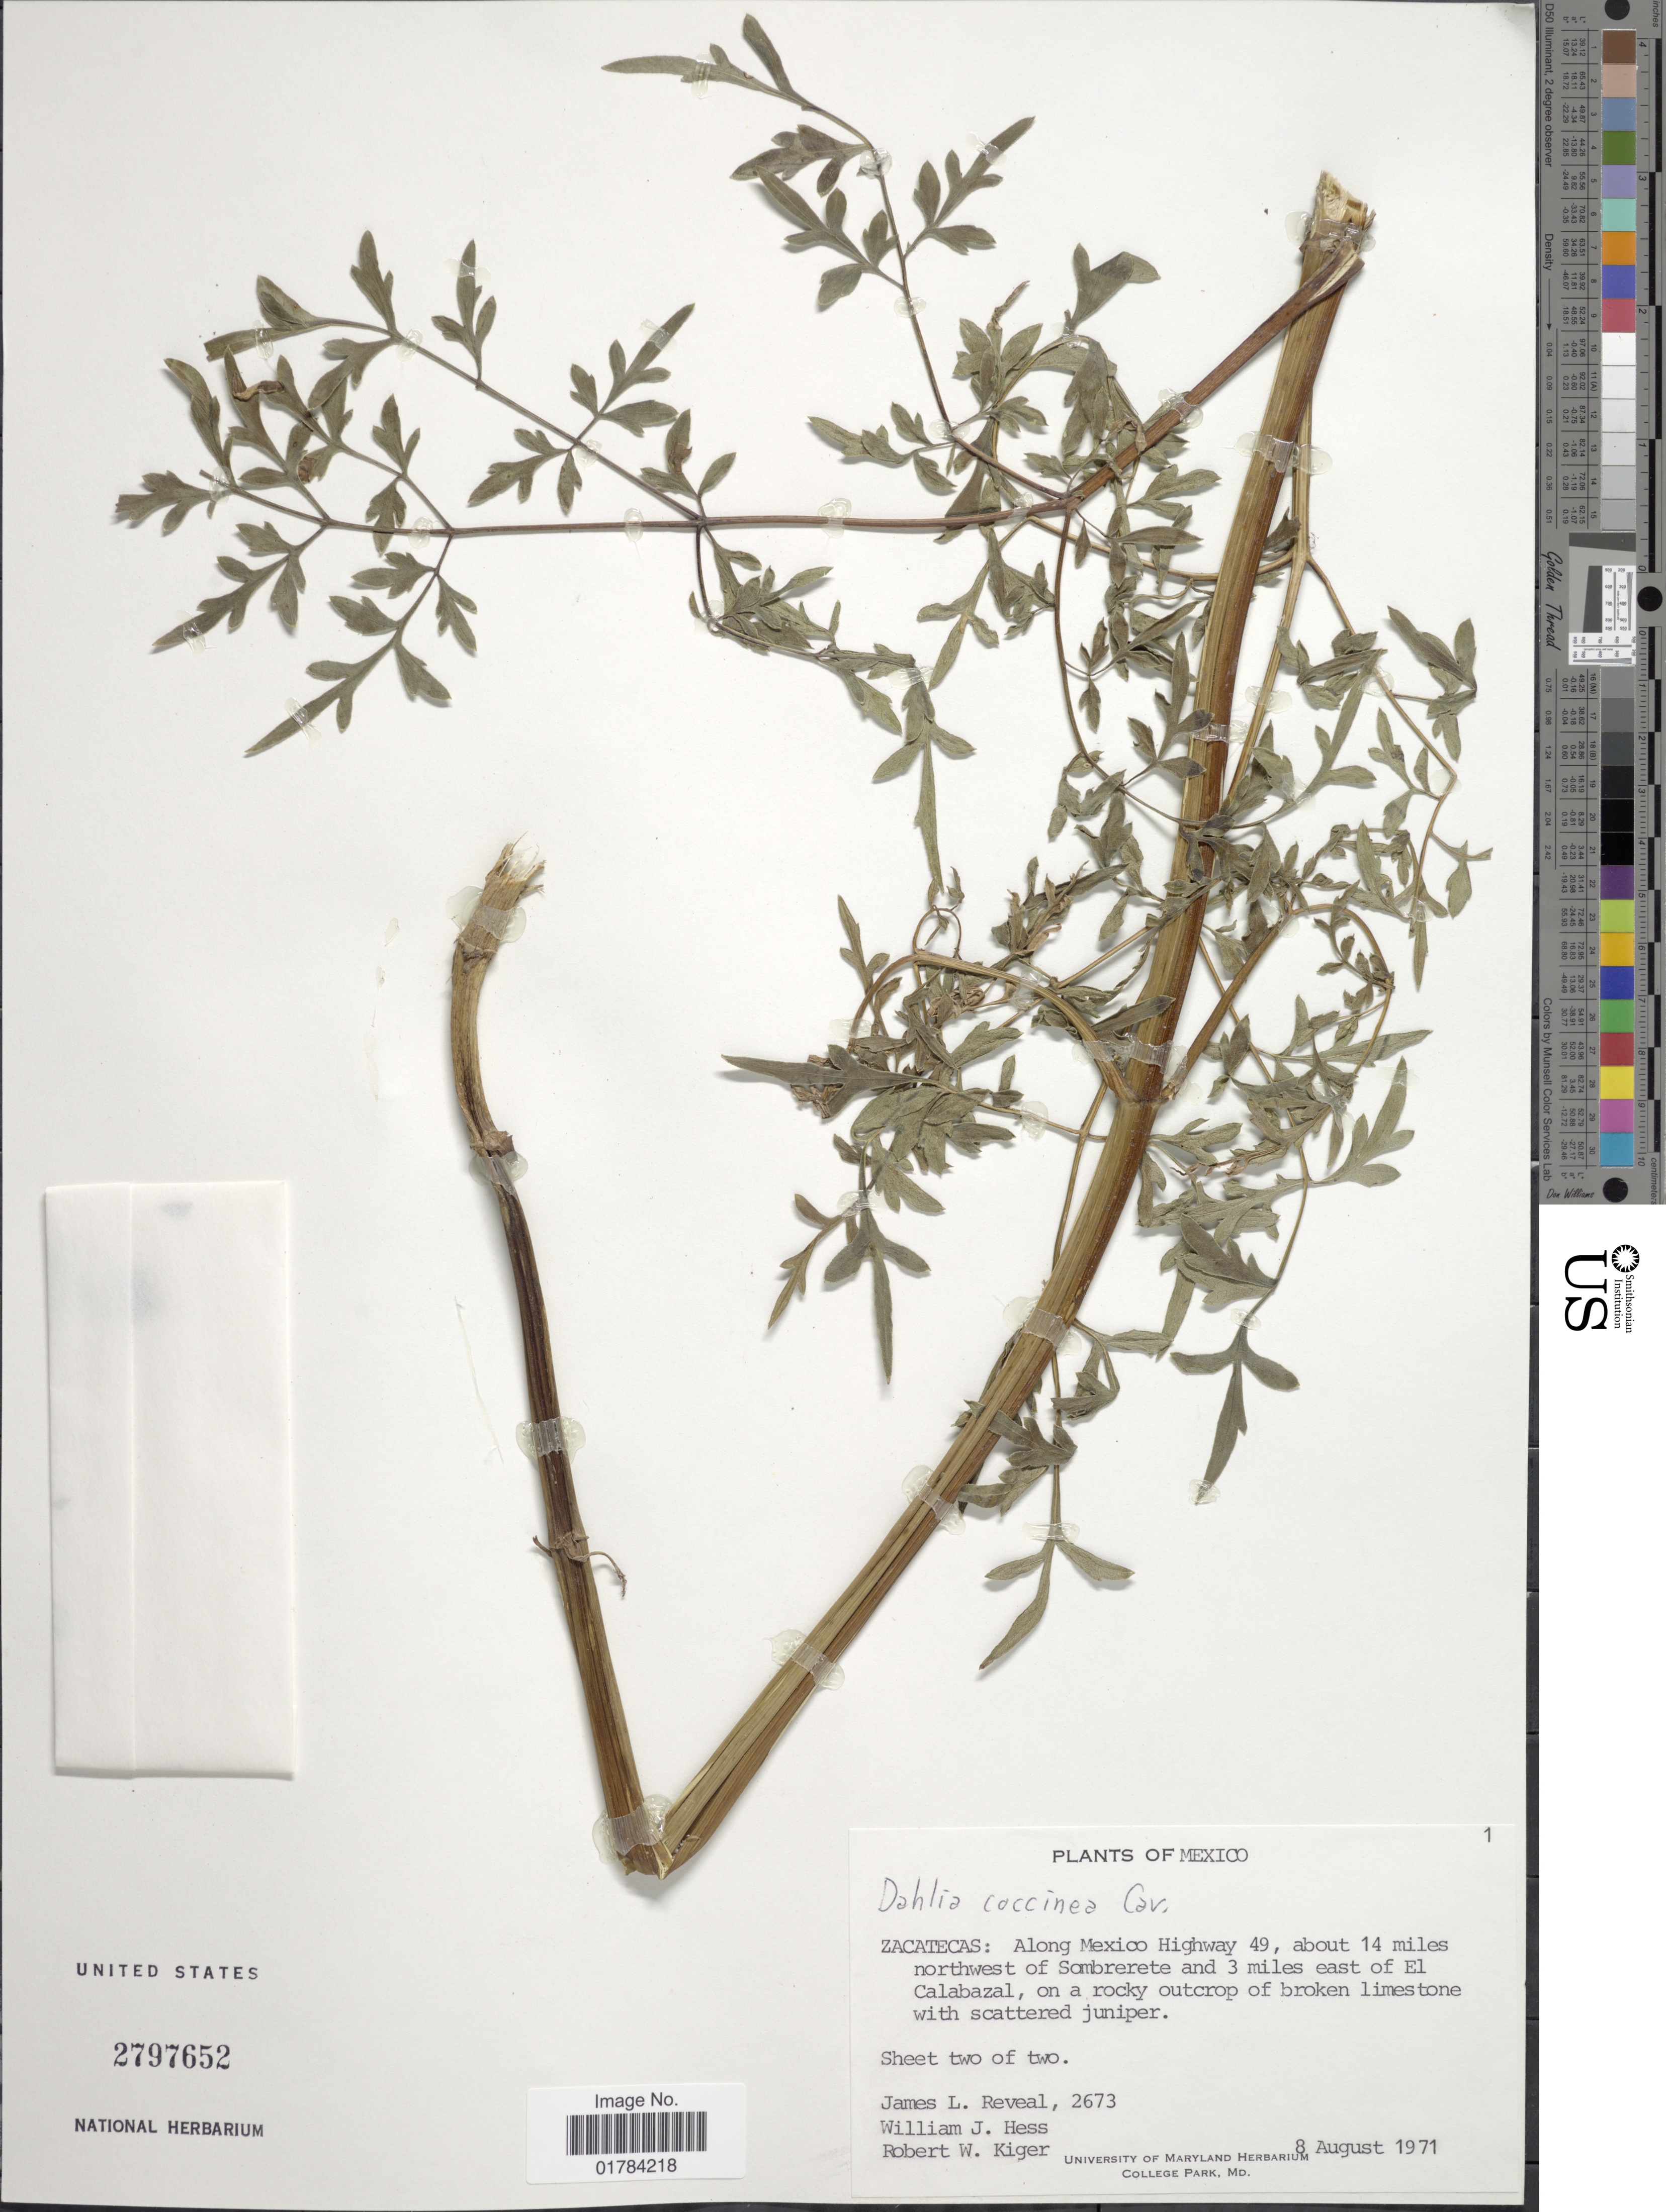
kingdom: Plantae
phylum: Tracheophyta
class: Magnoliopsida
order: Asterales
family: Asteraceae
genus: Dahlia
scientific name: Dahlia coccinea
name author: Cav.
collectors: J. L. Reveal, W. Hess & R. Kiger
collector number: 2673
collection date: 1971-08-08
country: Mexico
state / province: Zacatecas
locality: Along Mexico Highway 49, about 14 miles northwest of Sambrerete and 3 miles east of El Calabazal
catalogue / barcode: US 2797652